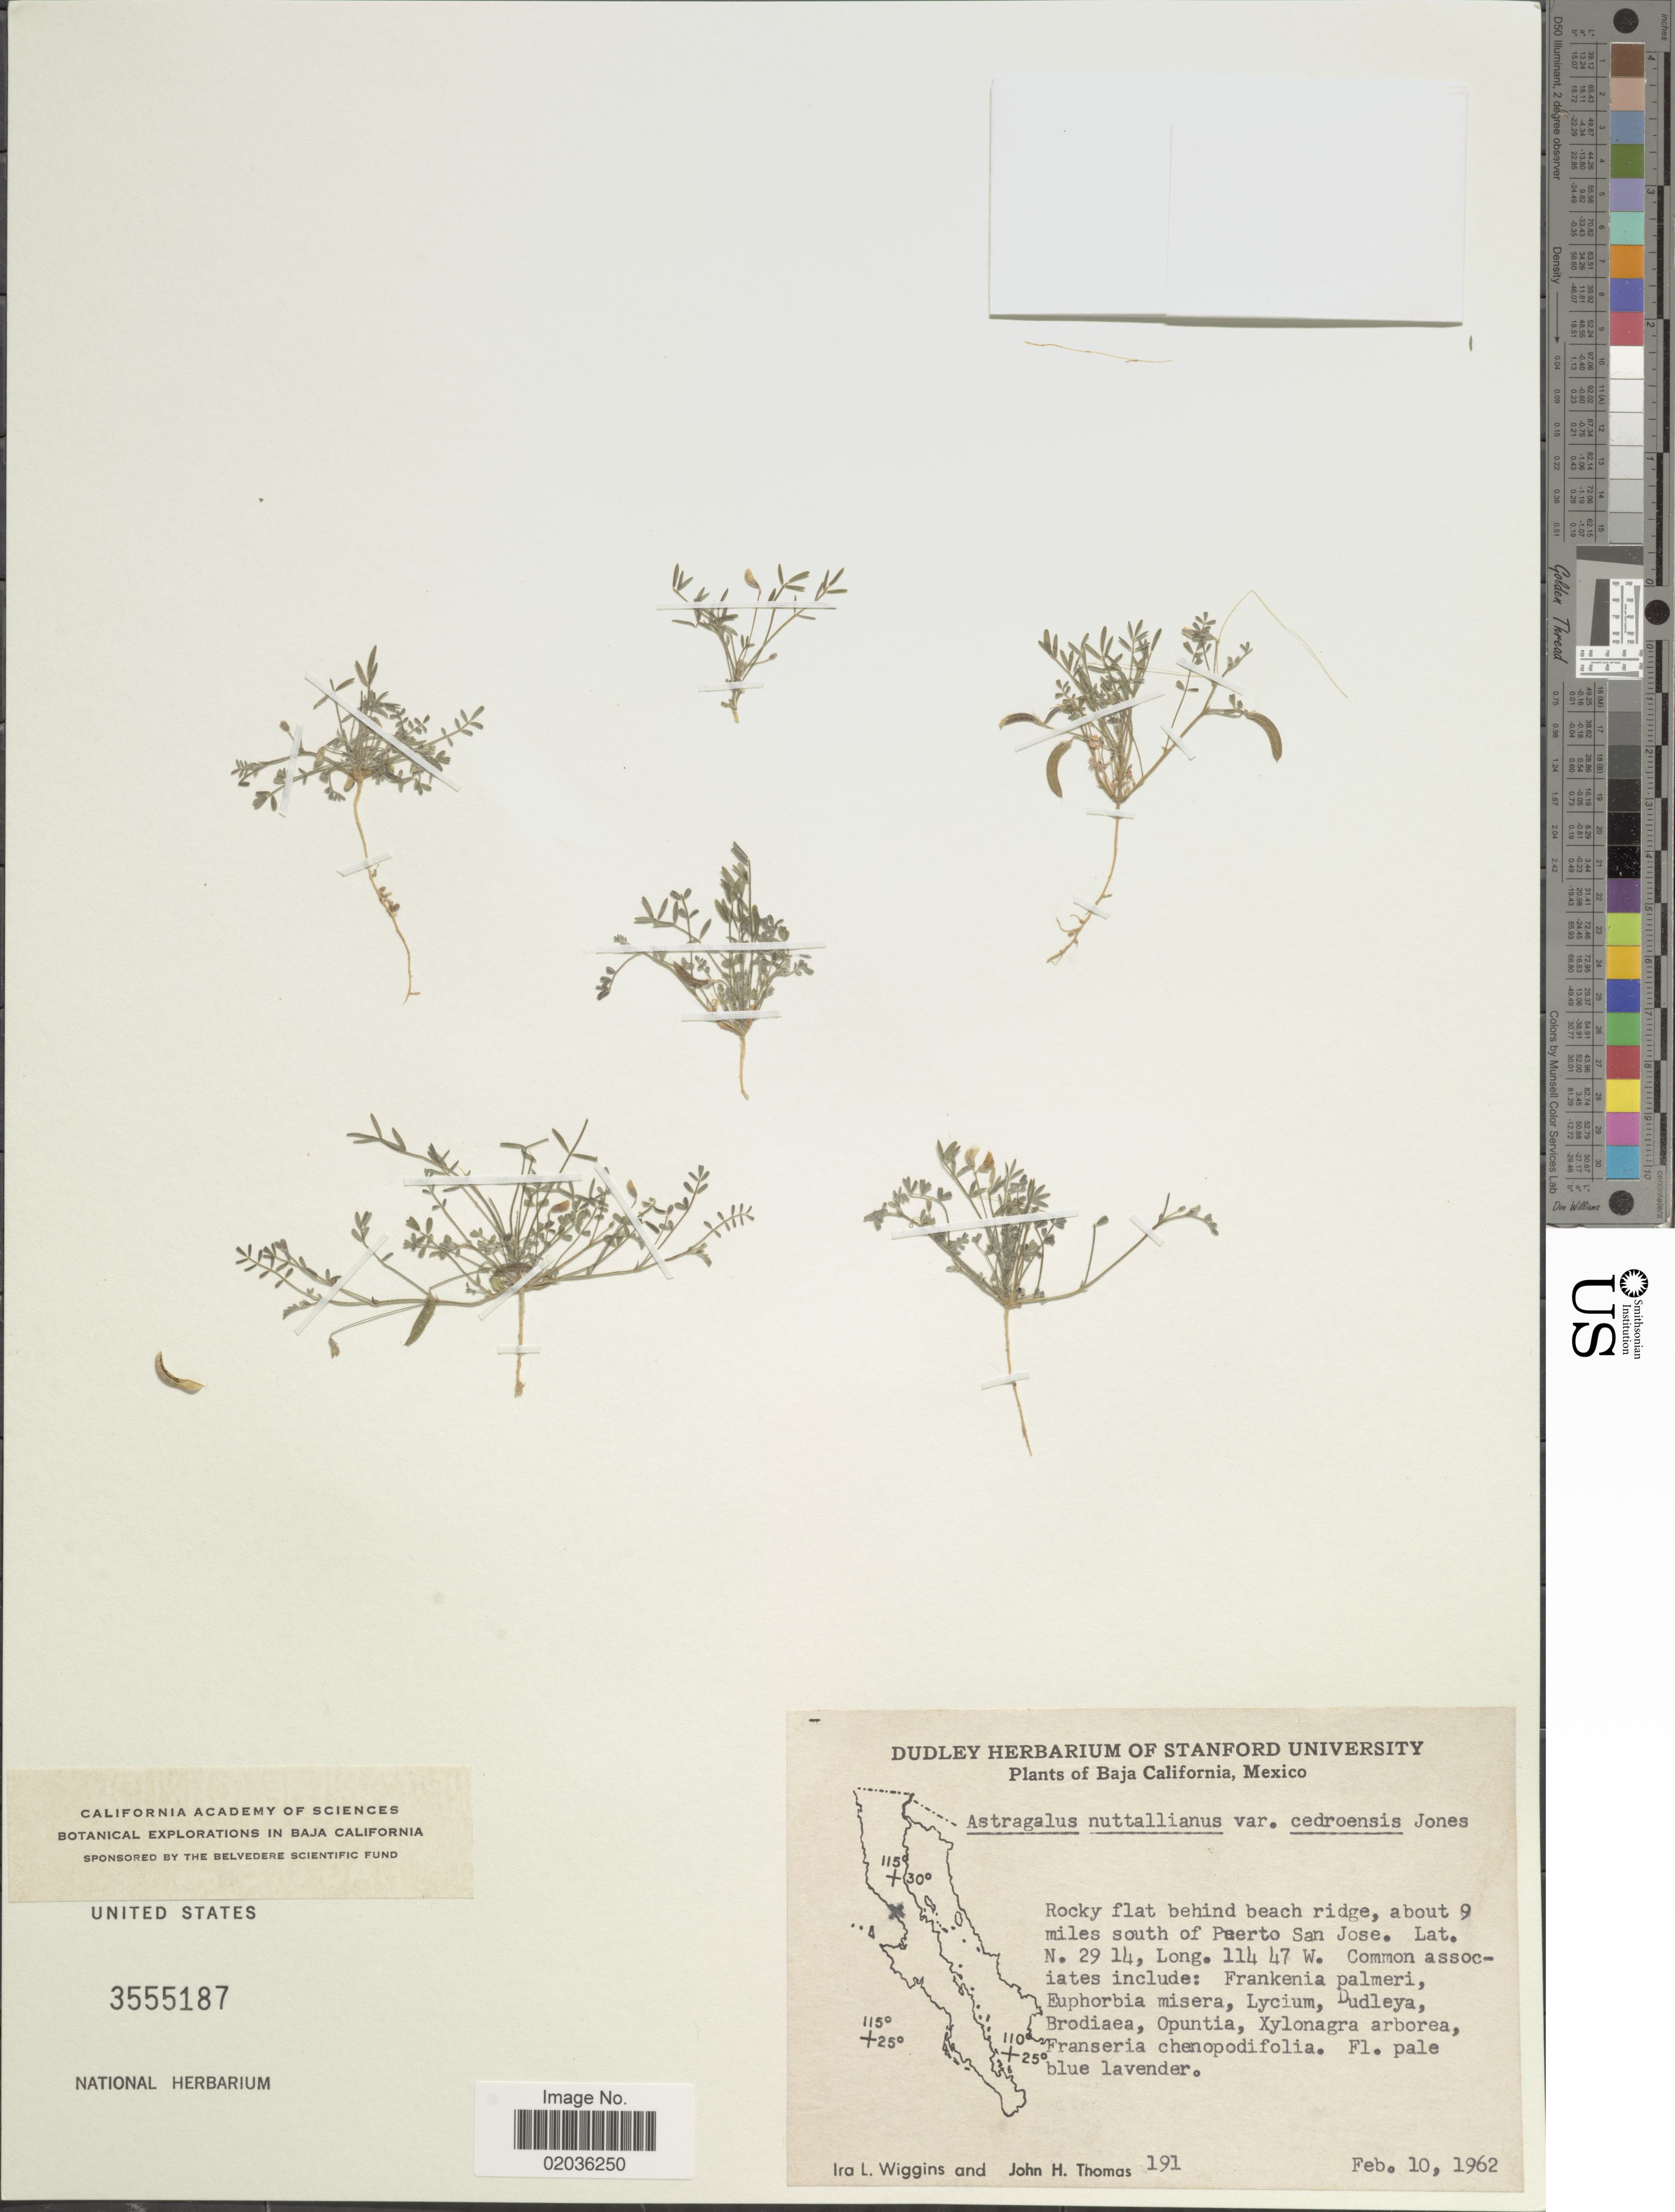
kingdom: Plantae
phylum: Tracheophyta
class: Magnoliopsida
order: Fabales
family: Fabaceae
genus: Astragalus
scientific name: Astragalus nuttallianus var. cedrosensis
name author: M.E. Jones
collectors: I. L. Wiggins & J. H. Thomas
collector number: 191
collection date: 1962-02-10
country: Mexico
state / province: Baja California Norte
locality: Rocky flat behind beach ridge, about 9 miles south of Puerto San Jose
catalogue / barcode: US 3555187